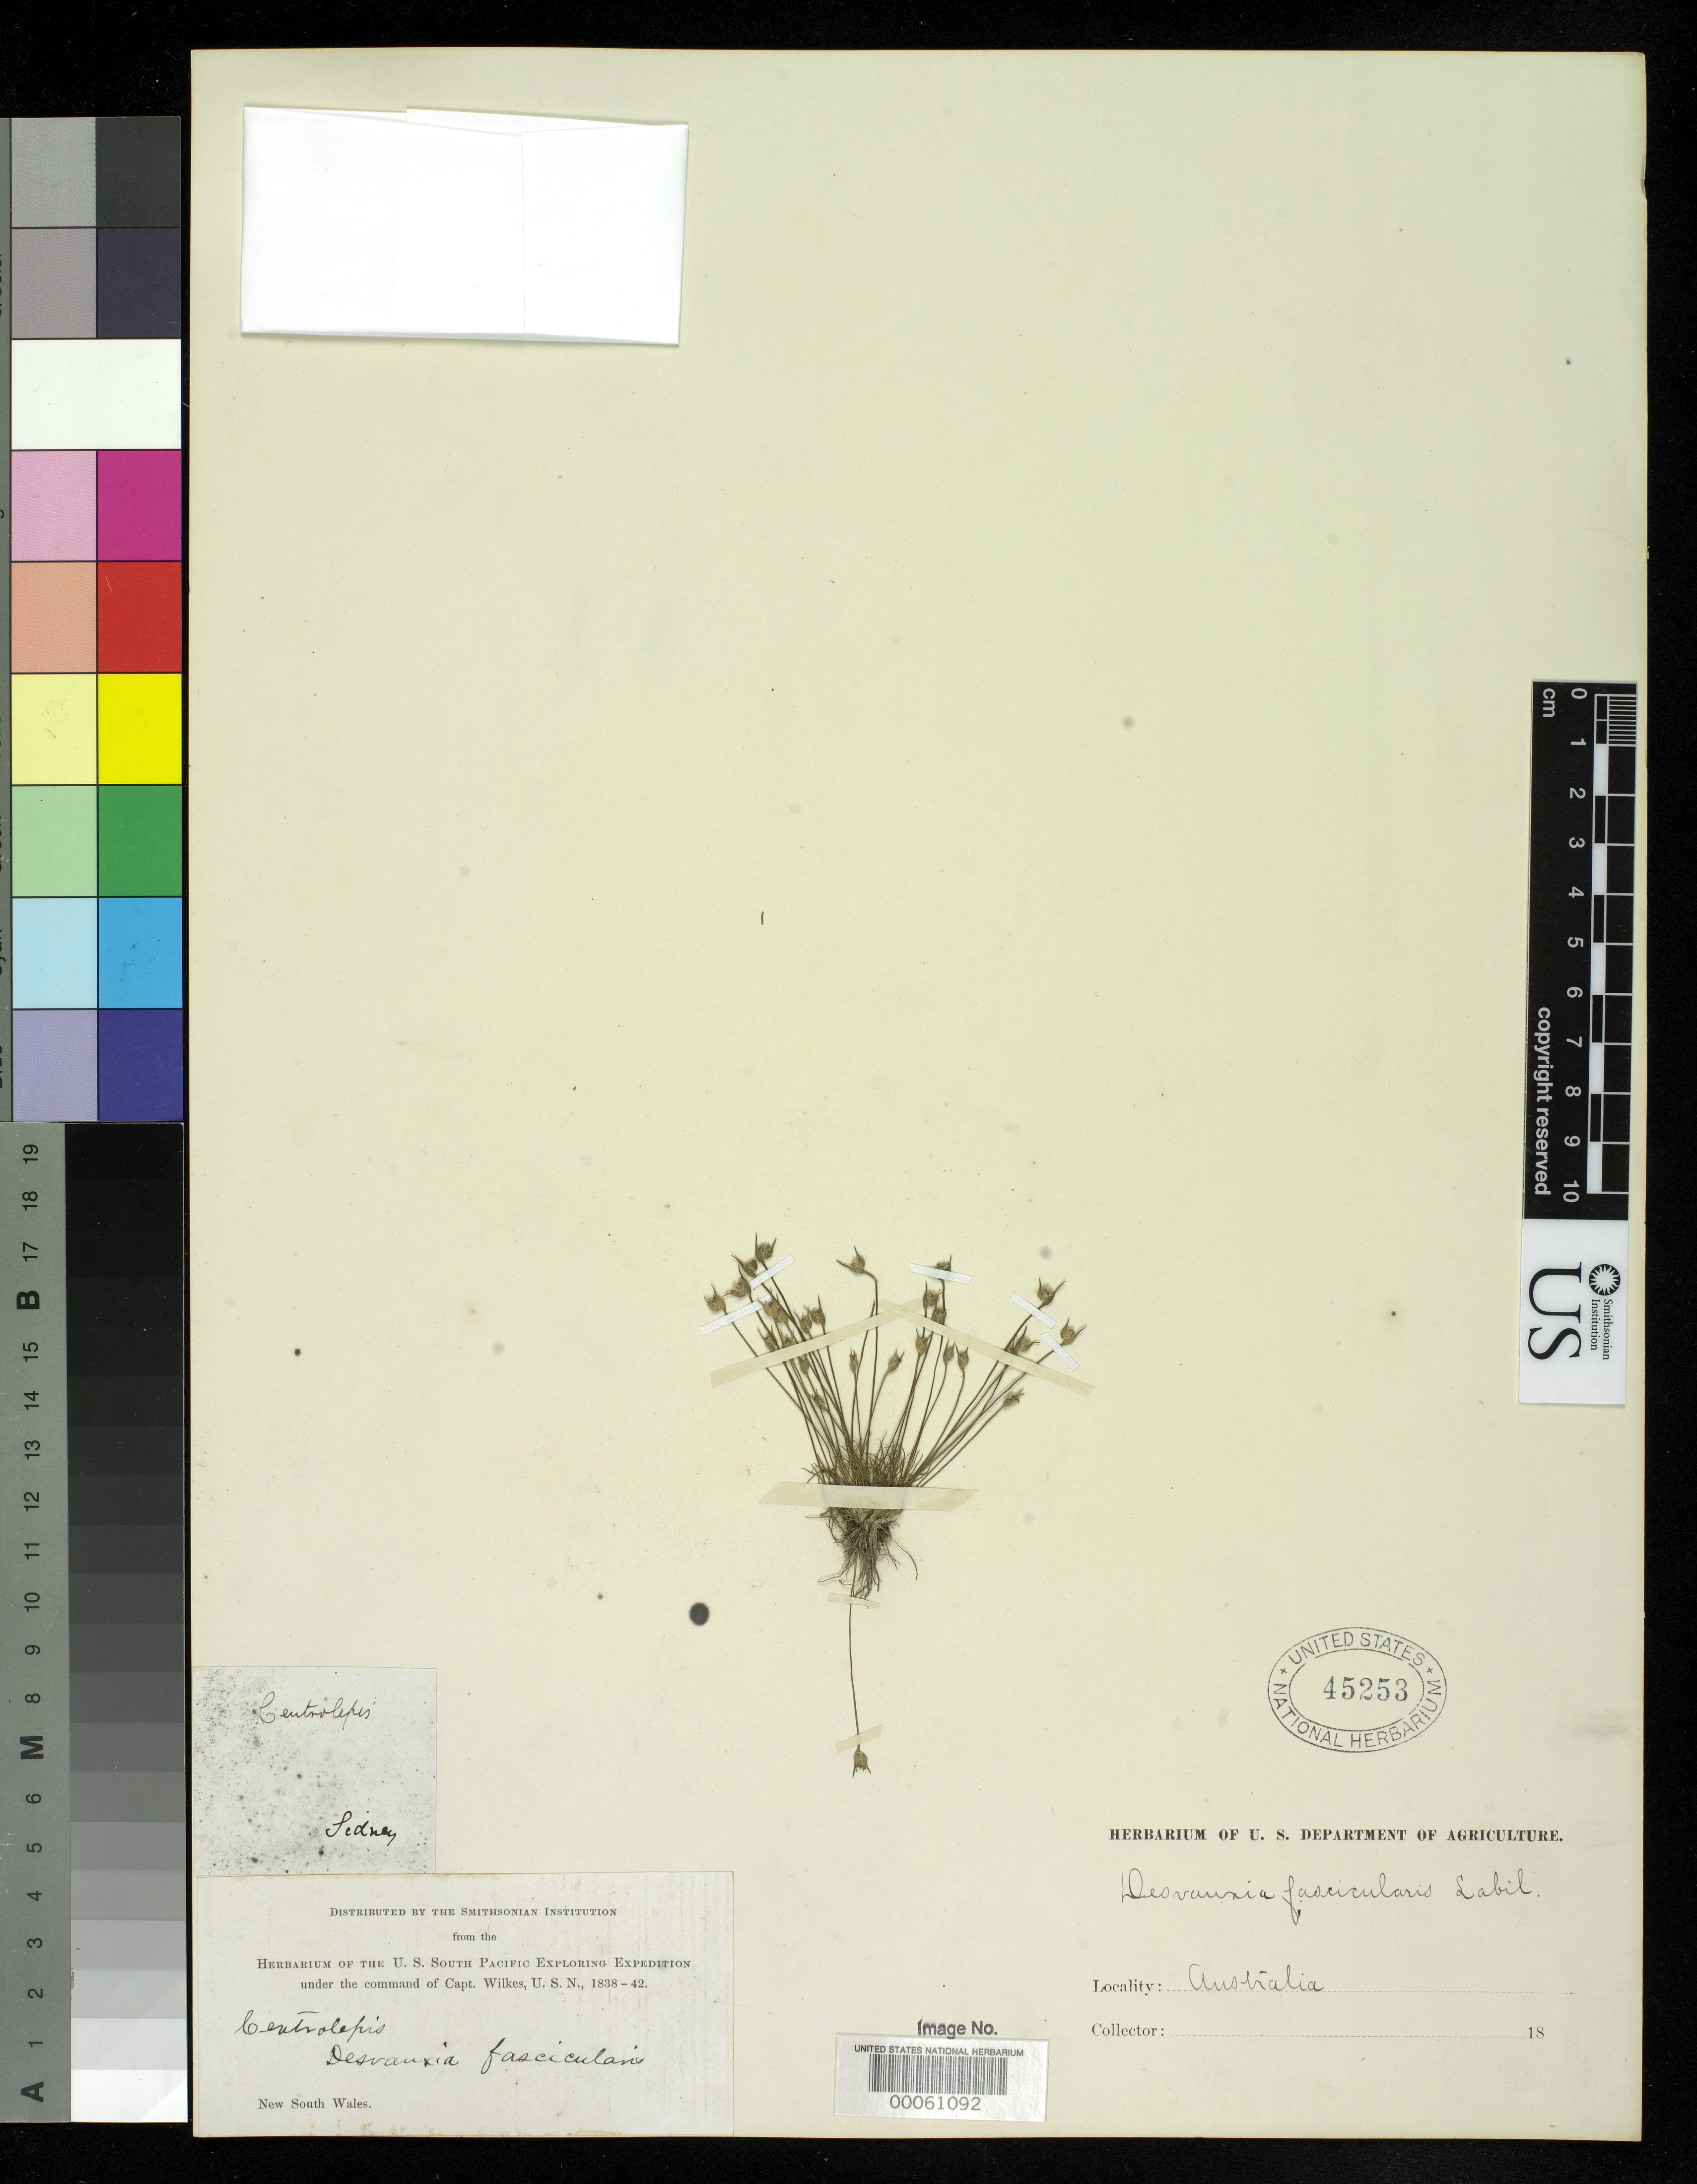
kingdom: Plantae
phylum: Tracheophyta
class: Liliopsida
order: Poales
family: Restionaceae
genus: Centrolepis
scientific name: Centrolepis fascicularis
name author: Labill.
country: Australia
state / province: New South Wales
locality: Sydney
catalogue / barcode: US 45253